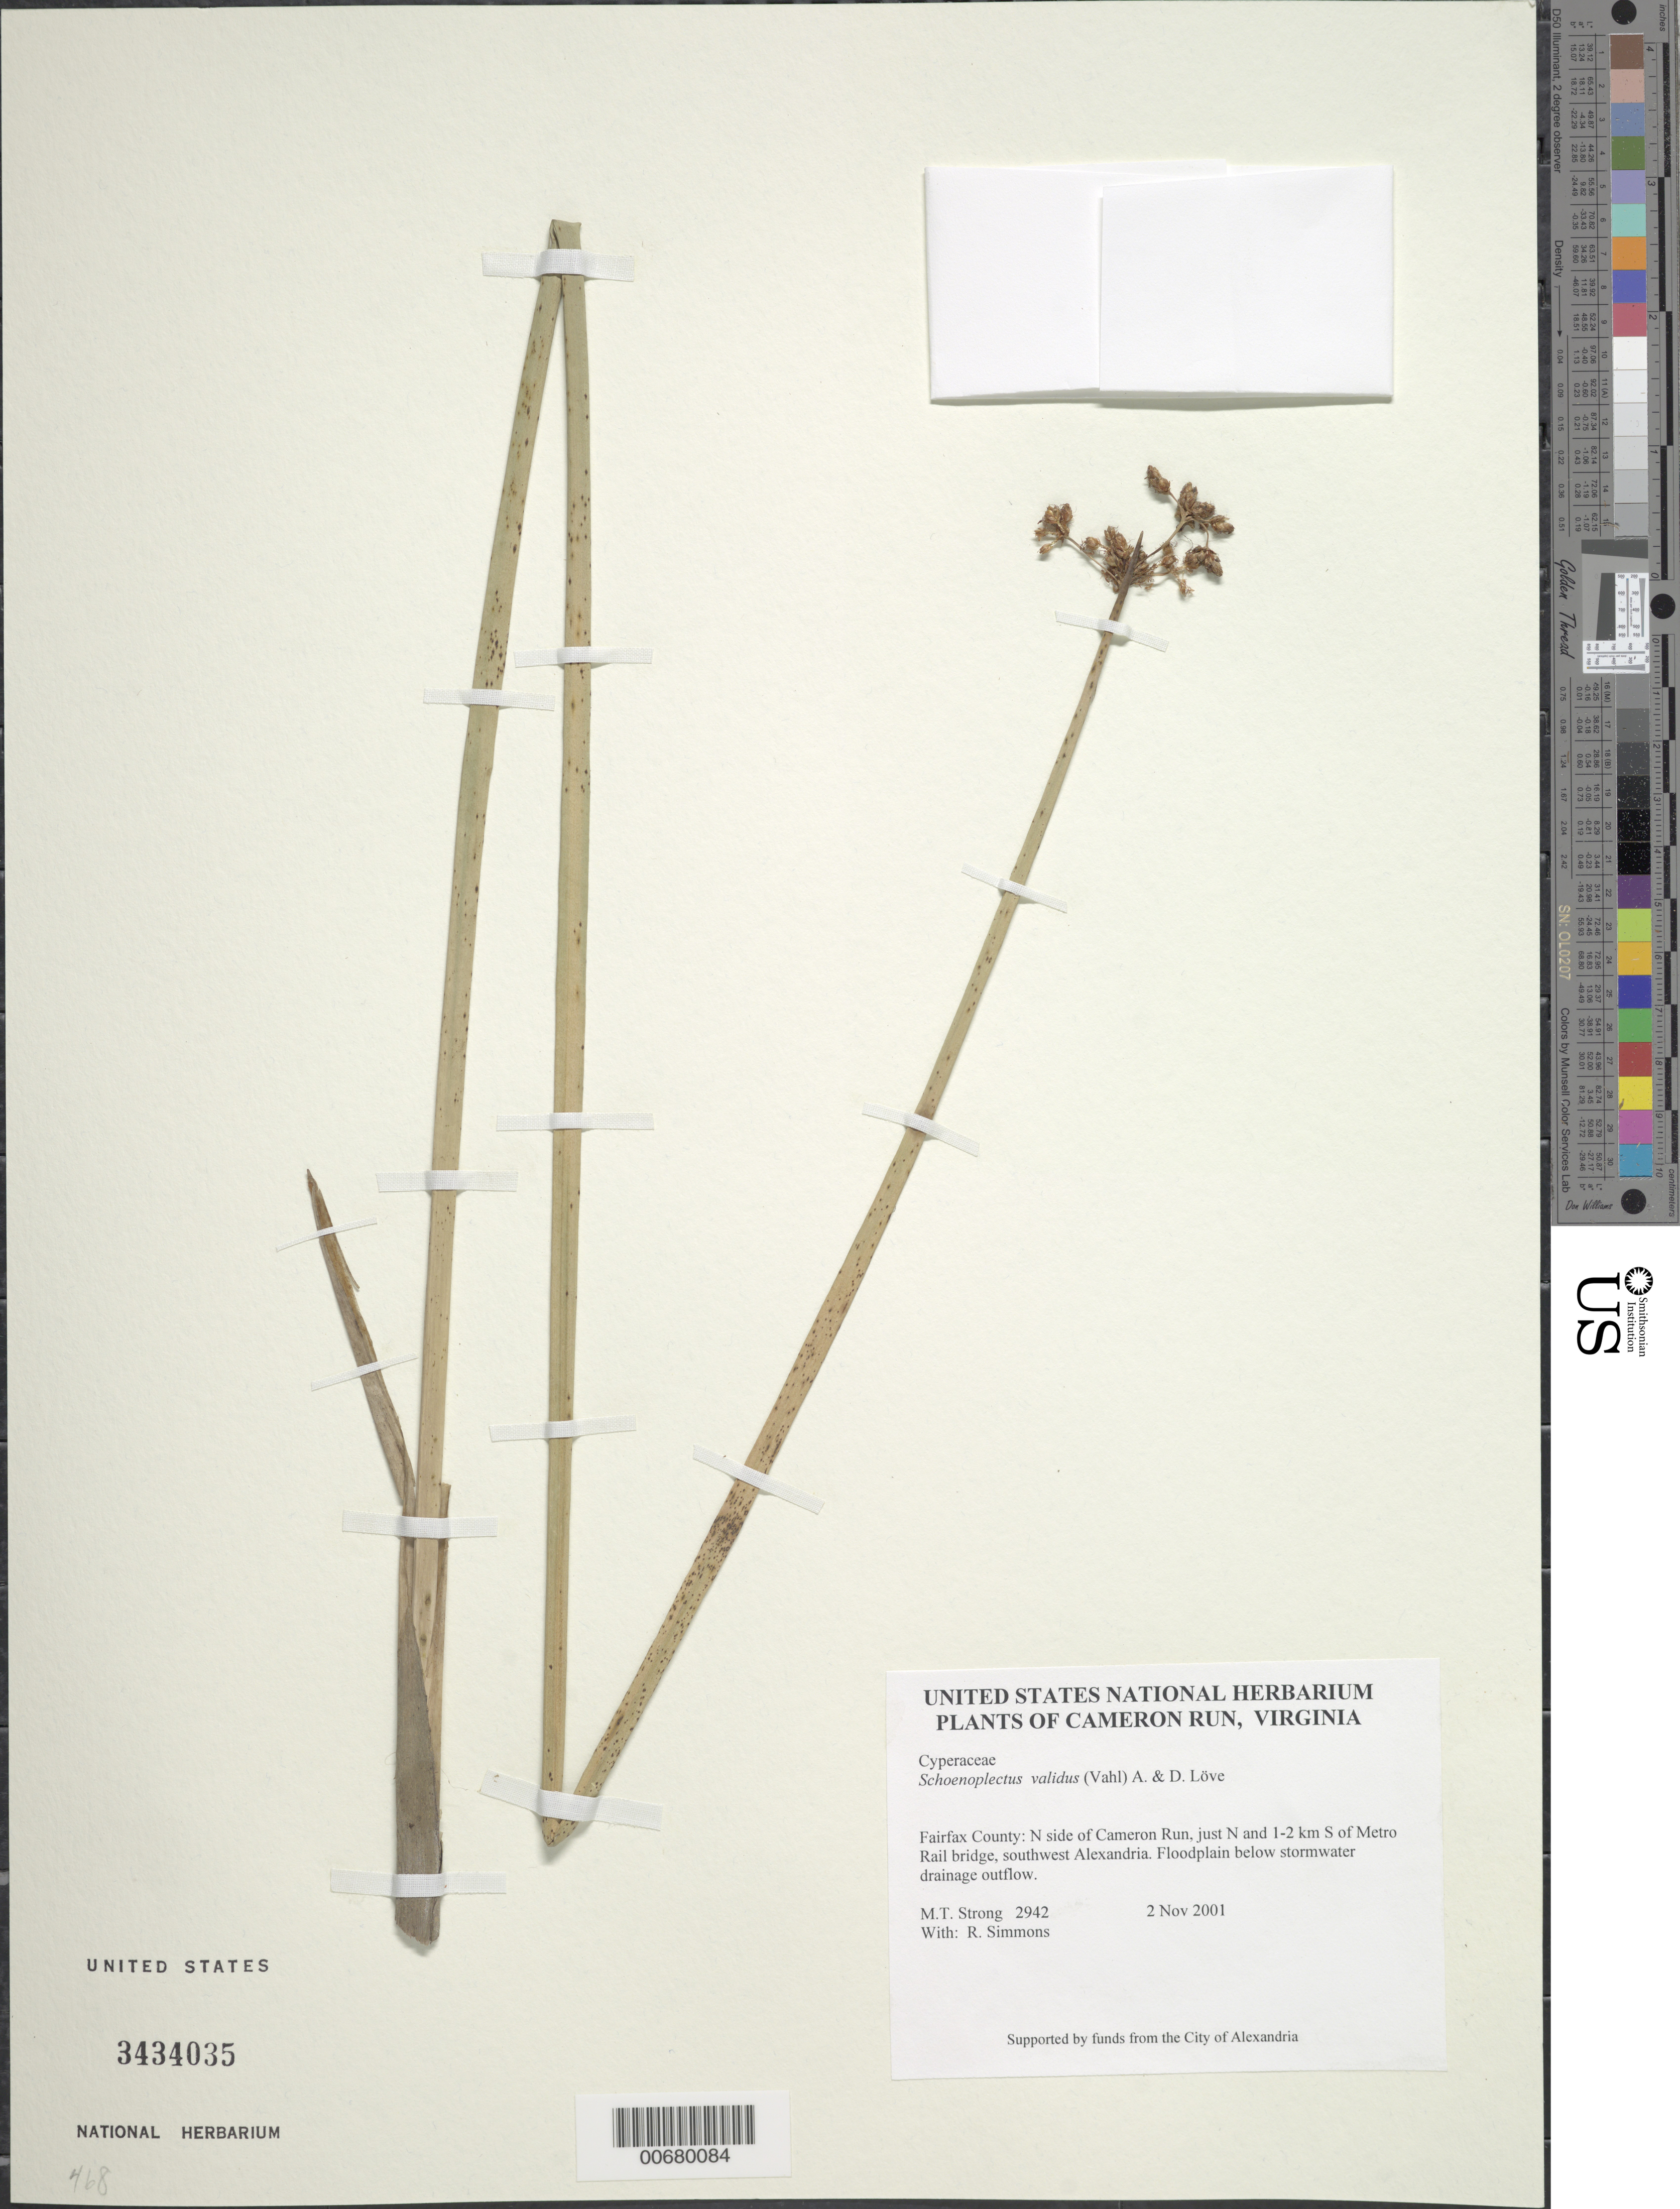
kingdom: Plantae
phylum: Tracheophyta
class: Liliopsida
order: Poales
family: Cyperaceae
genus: Schoenoplectus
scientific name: Schoenoplectus validus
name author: (Vahl) Á. Löve & D. Löve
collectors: M. T. Strong & R. Simmons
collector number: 2942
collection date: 2001-11-02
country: United States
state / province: Virginia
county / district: Fairfax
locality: Cameron Run, Virginia, Fairfax County: N side of Cameron Run, just N and 1-2 km S of Metro Rail bridge, southwest Alexandria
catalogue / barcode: US 3434035